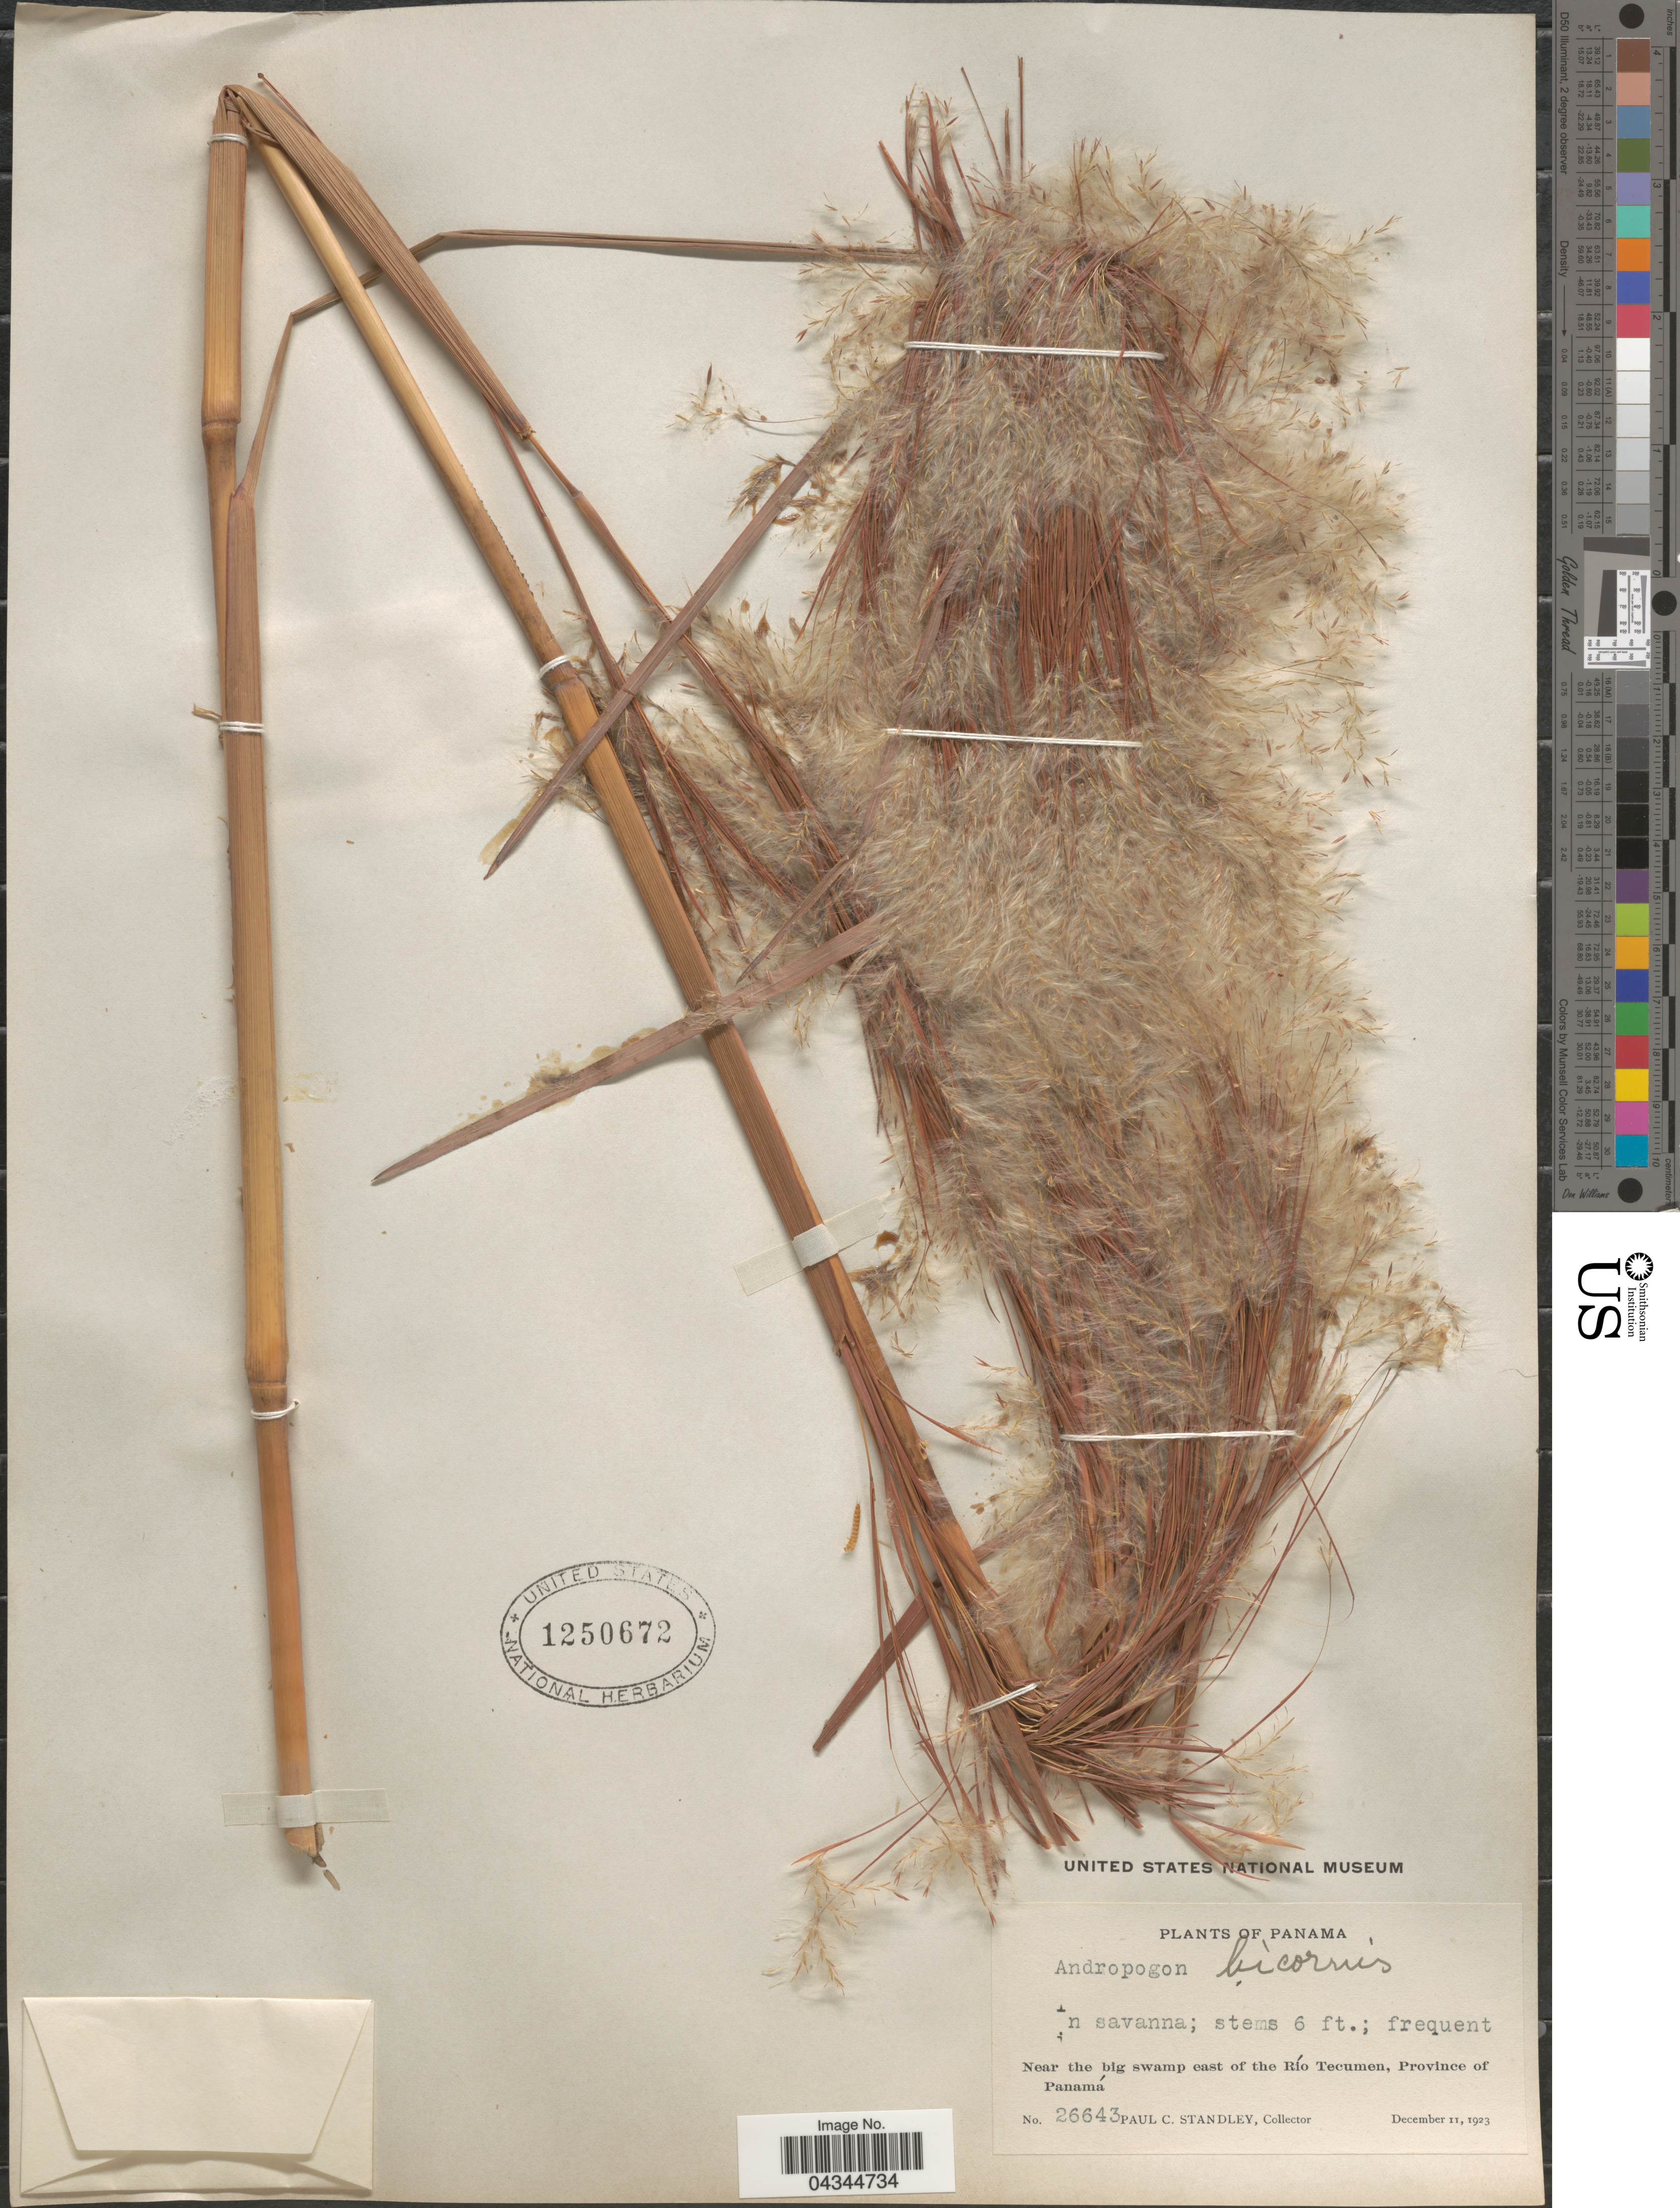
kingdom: Plantae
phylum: Tracheophyta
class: Liliopsida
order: Poales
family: Poaceae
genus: Andropogon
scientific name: Andropogon bicornis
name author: L.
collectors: P. C. Standley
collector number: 26643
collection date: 1923-12-11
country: Panama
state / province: Panamá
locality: In savanna; frequent. Near the big swamp east of the Río Tecumen.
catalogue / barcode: US 1250672